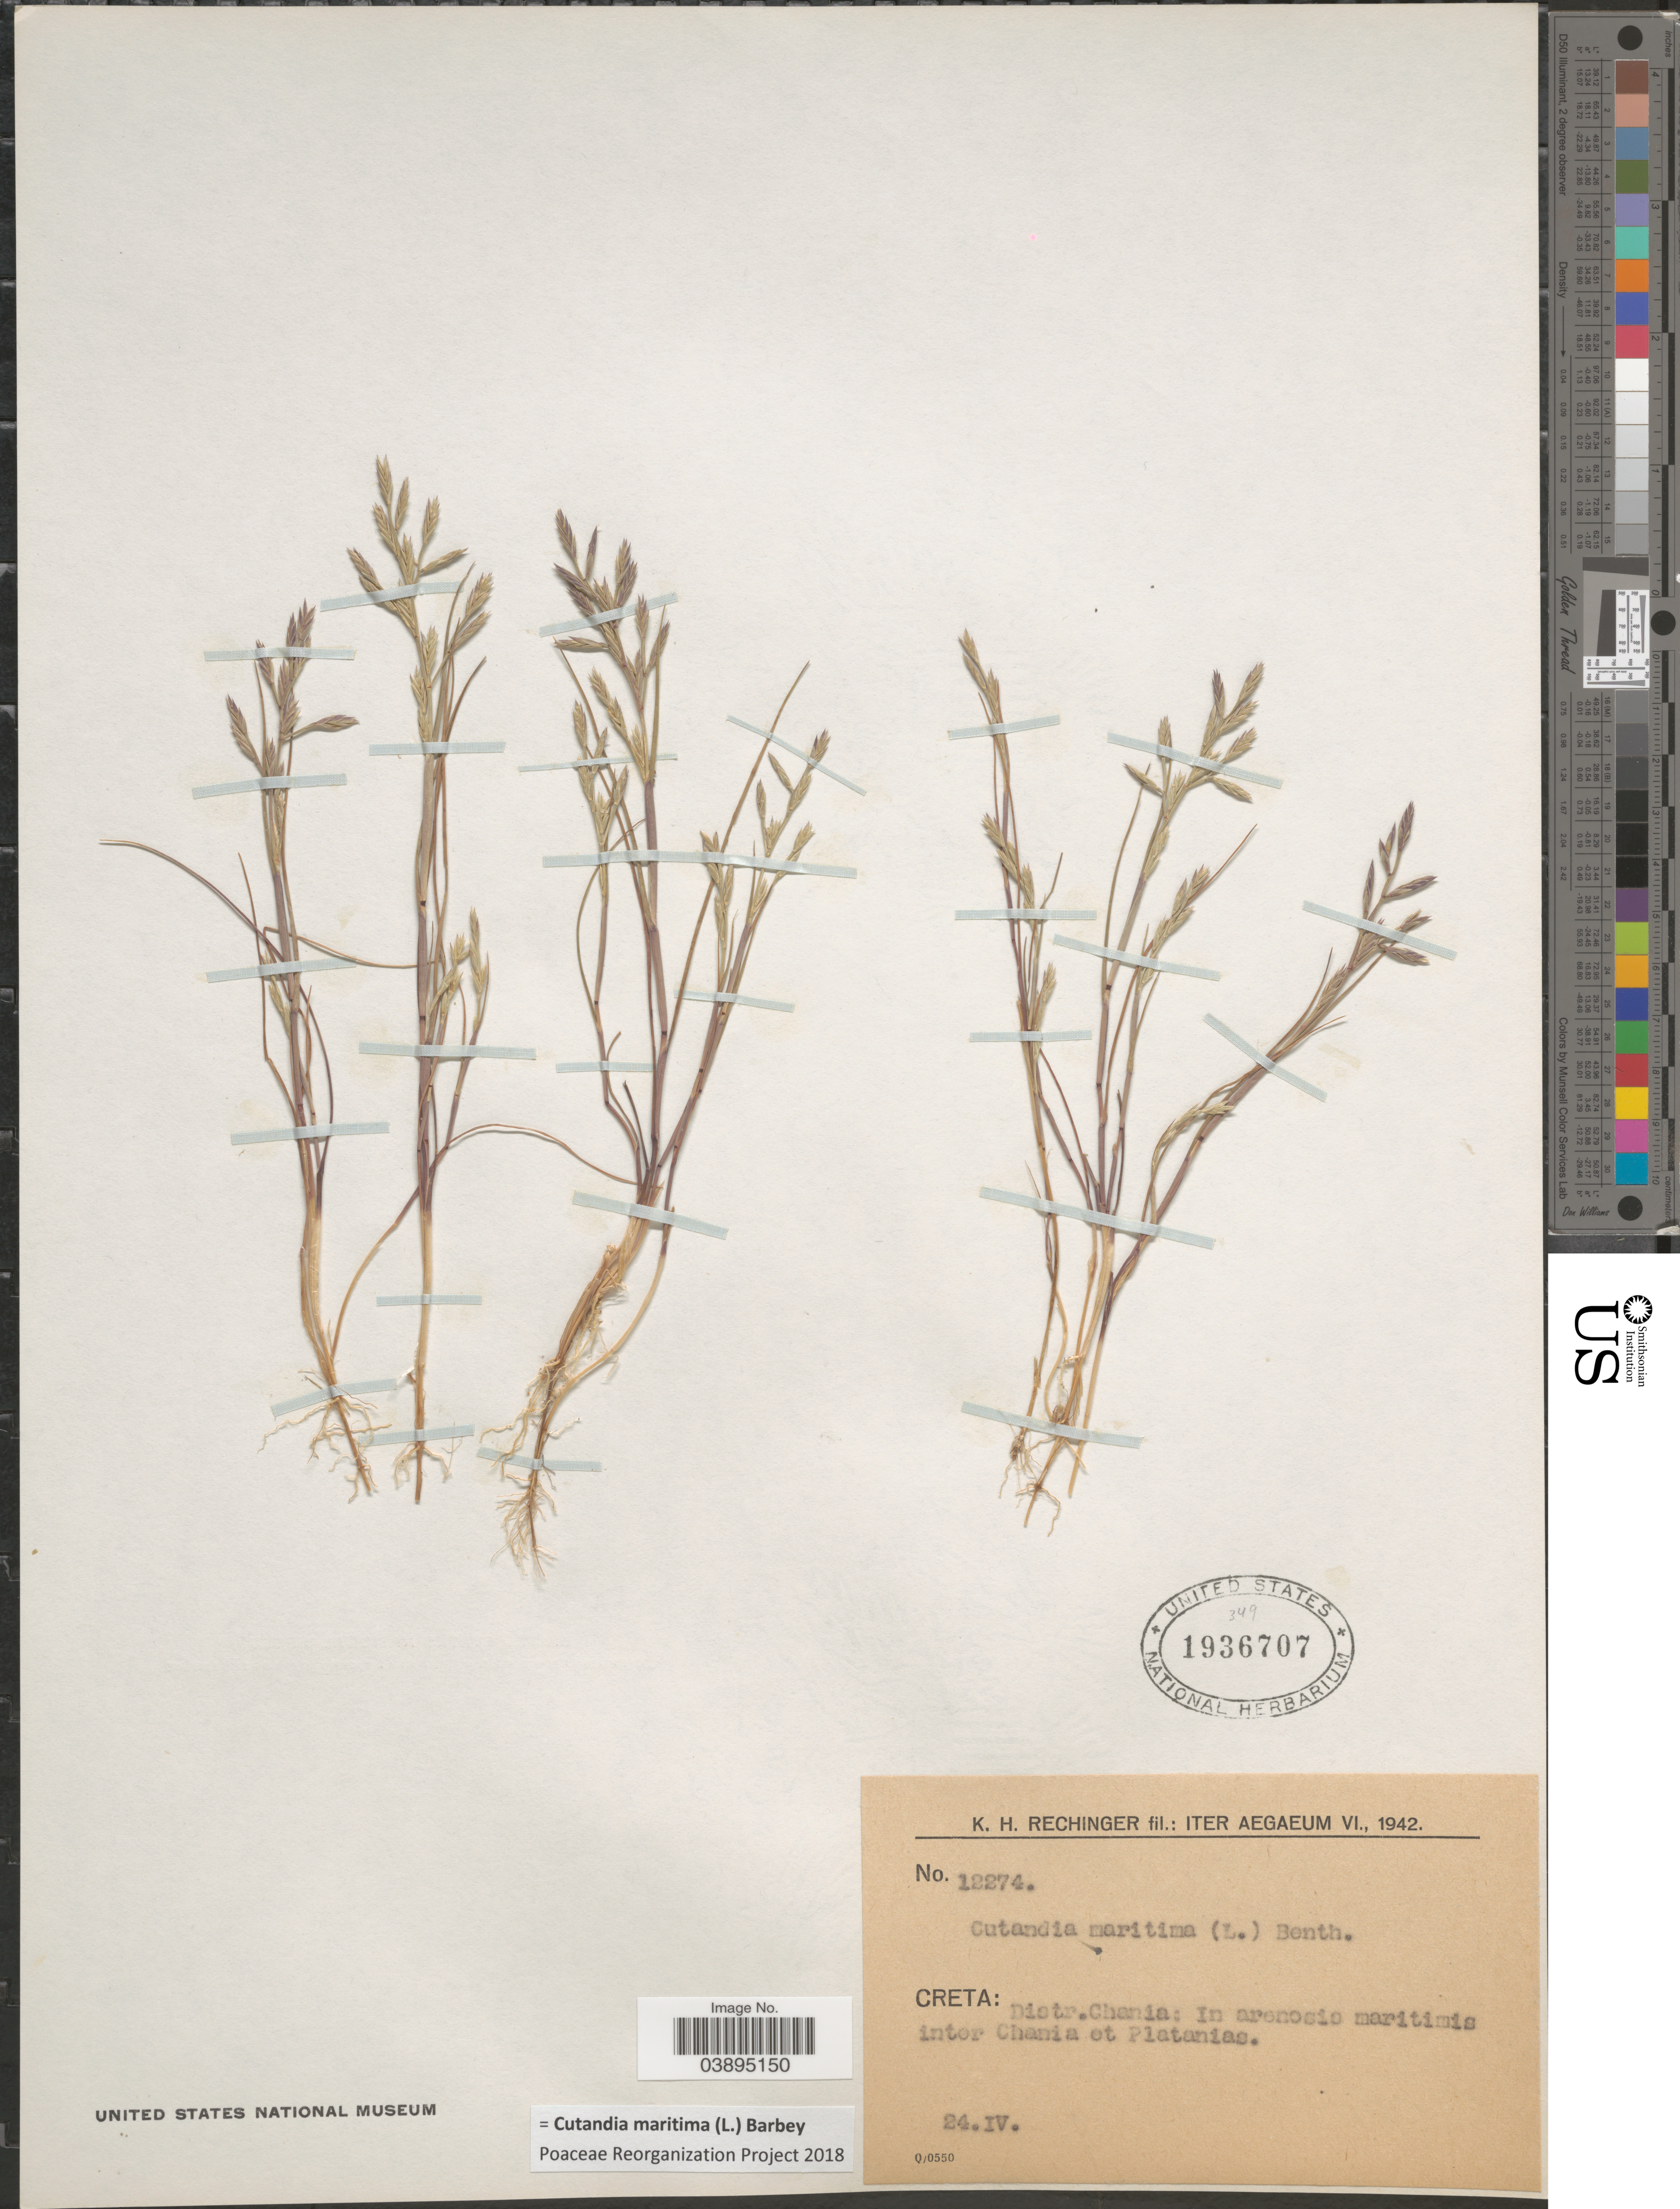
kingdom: Plantae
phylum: Tracheophyta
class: Liliopsida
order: Poales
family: Poaceae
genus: Cutandia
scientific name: Cutandia maritima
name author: (L.) Barbey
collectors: K. H. Rechinger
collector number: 12274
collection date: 1942-04-24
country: Greece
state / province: Crete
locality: Iter Aegaeum. Creta: Distr. Chania: In arenosis maritimis inter Chania et Platanias.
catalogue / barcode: US 1936707